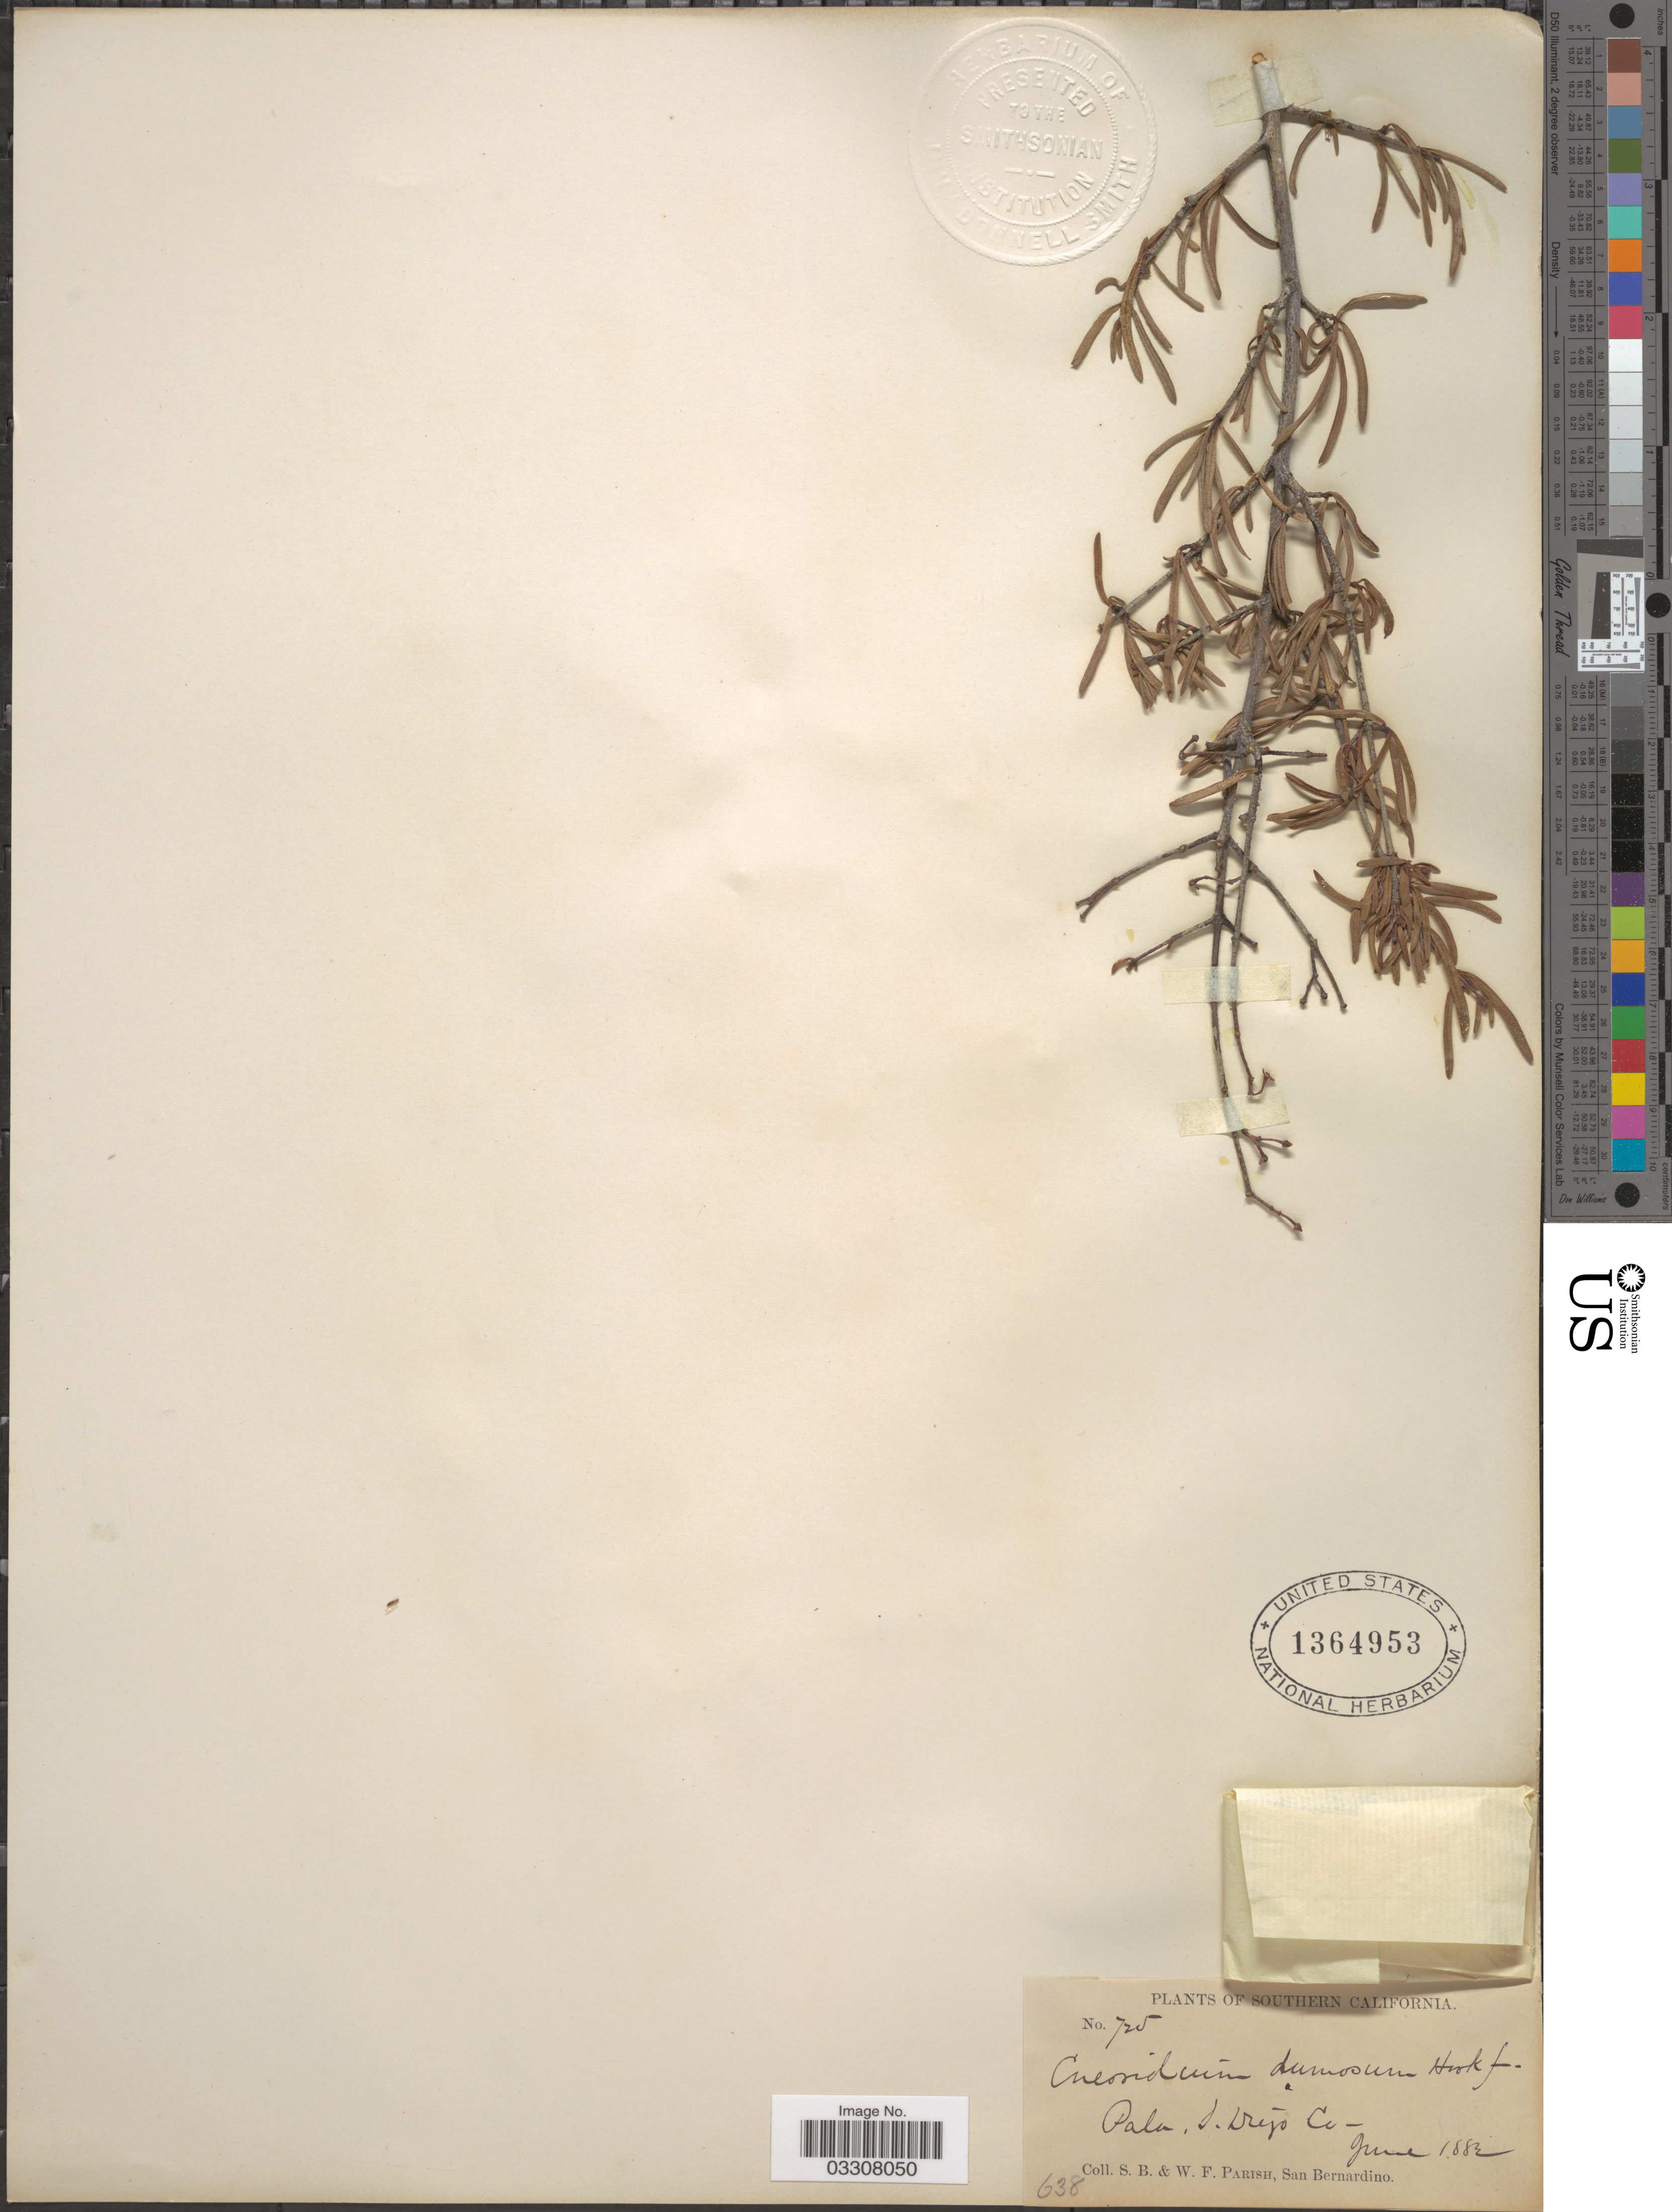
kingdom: Plantae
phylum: Tracheophyta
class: Magnoliopsida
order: Sapindales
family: Rutaceae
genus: Cneoridium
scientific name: Cneoridium dumosum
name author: (Nutt. ex Torr. & A. Gray) Hook. f. ex Baill.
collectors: S. B. Parish & W. F. Parish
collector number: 725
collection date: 1882-06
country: United States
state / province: California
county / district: San Diego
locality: Southern California. Pala, S. Diego Co.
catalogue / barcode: US 1364953